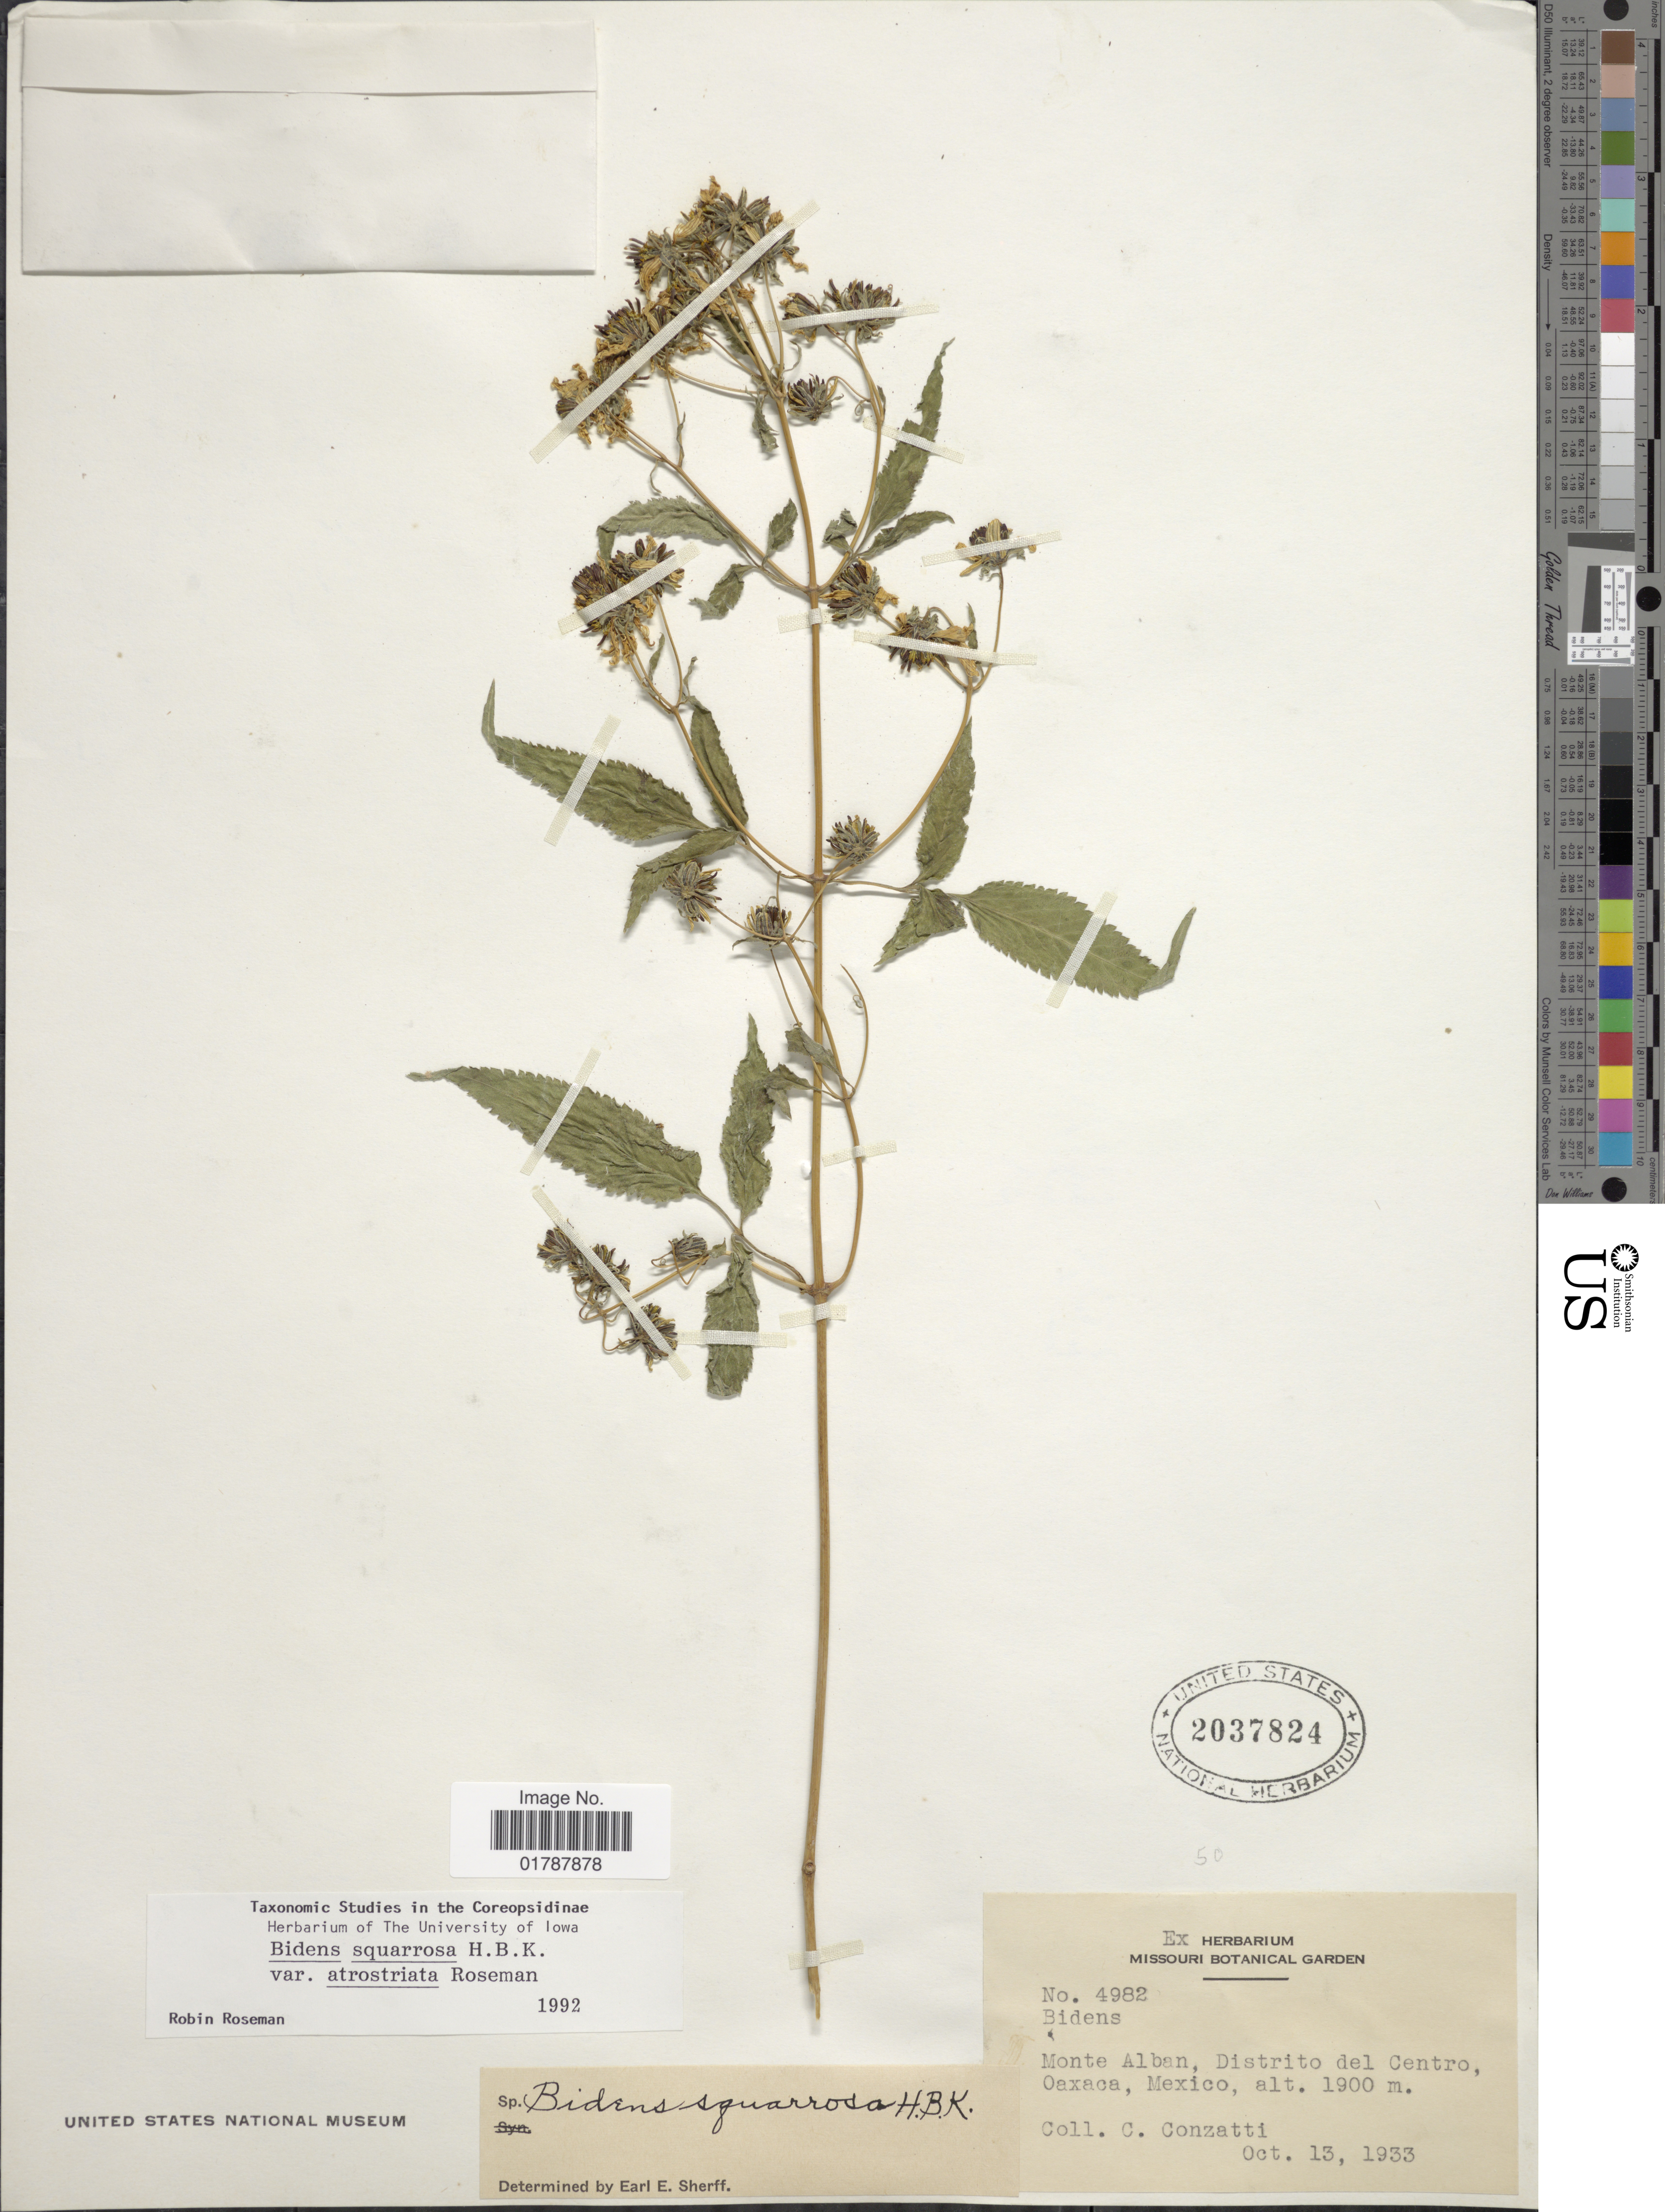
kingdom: Plantae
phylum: Tracheophyta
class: Magnoliopsida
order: Asterales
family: Asteraceae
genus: Bidens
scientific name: Bidens squarrosa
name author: Kunth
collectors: C. Conzatti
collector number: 4982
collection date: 1933-10-13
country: Mexico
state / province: Oaxaca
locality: Monte Alban, Distrito del Centro, Oaxaca, Mexico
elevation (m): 1900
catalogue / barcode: US 2037824